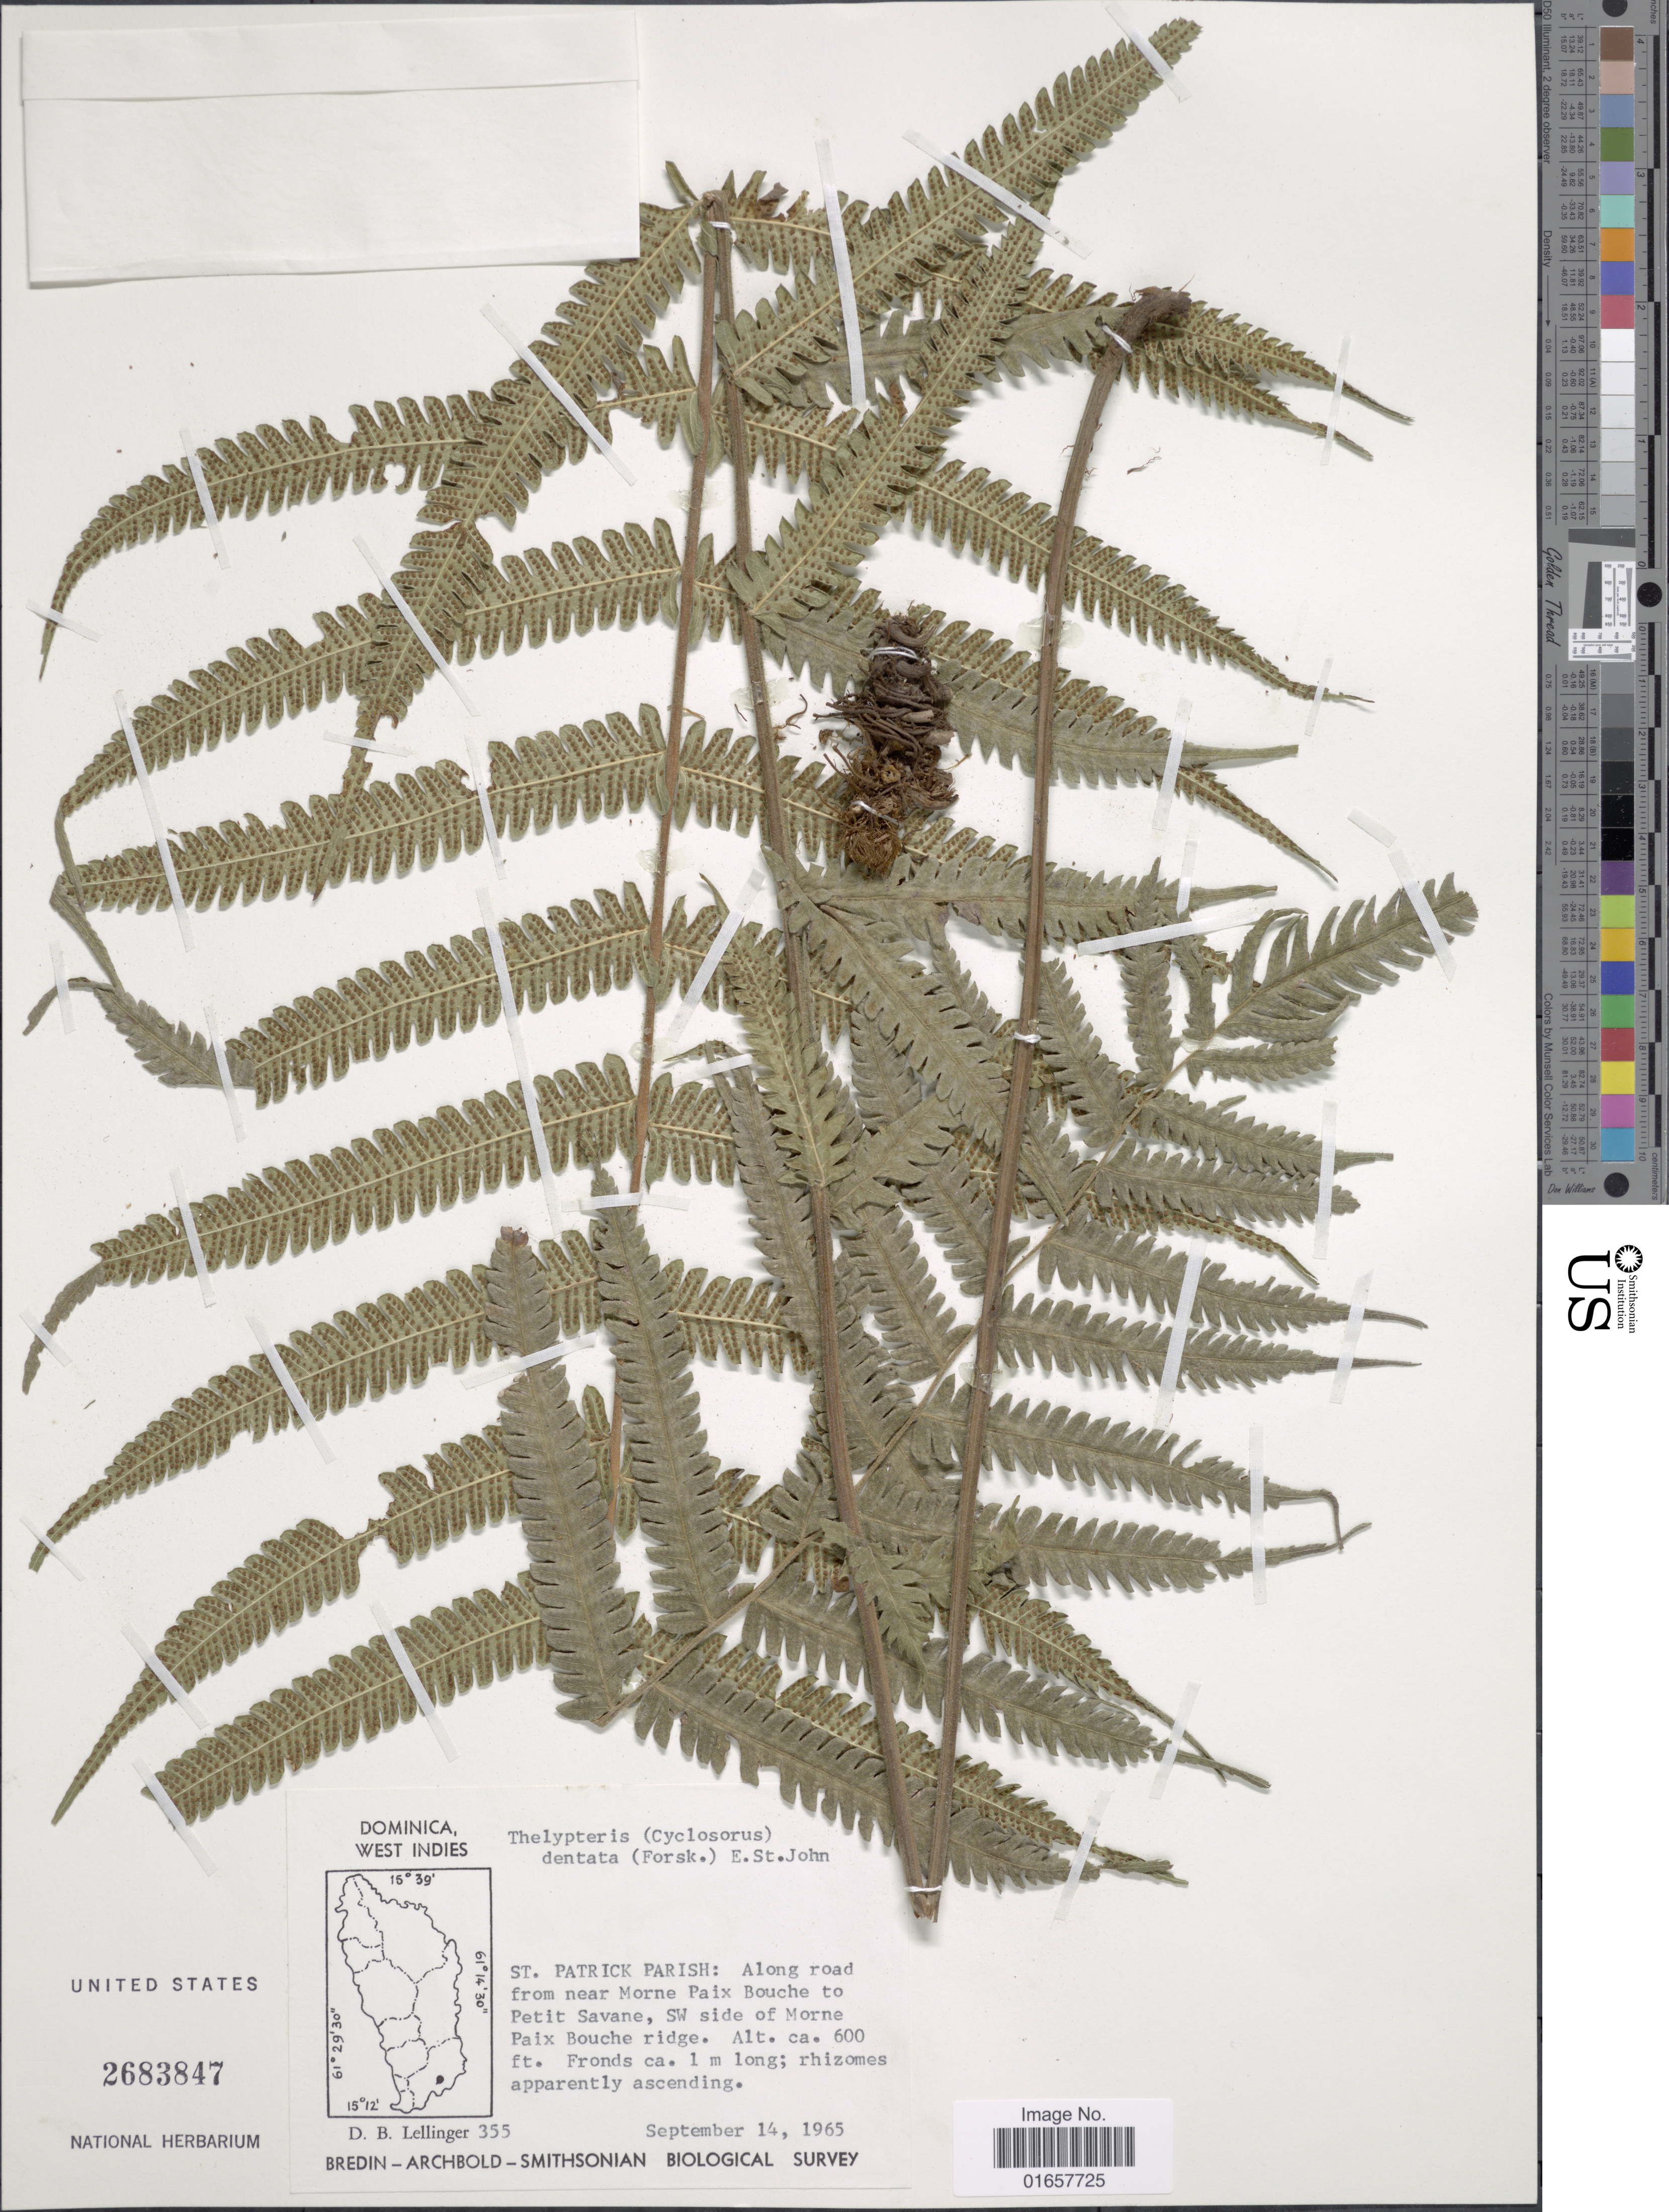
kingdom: Plantae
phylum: Tracheophyta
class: Polypodiopsida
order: Polypodiales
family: Thelypteridaceae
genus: Christella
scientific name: Christella dentata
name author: (Forssk.) Brownsey & Jermy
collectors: D. B. Lellinger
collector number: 355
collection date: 1965-09-14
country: Dominica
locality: Dominica, West Indies, St. Joseph Parish: along road from near Morne Paix Bouche to Petit Savane, SW side of Morne Paix Bouche ridge.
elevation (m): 183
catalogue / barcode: US 2683847